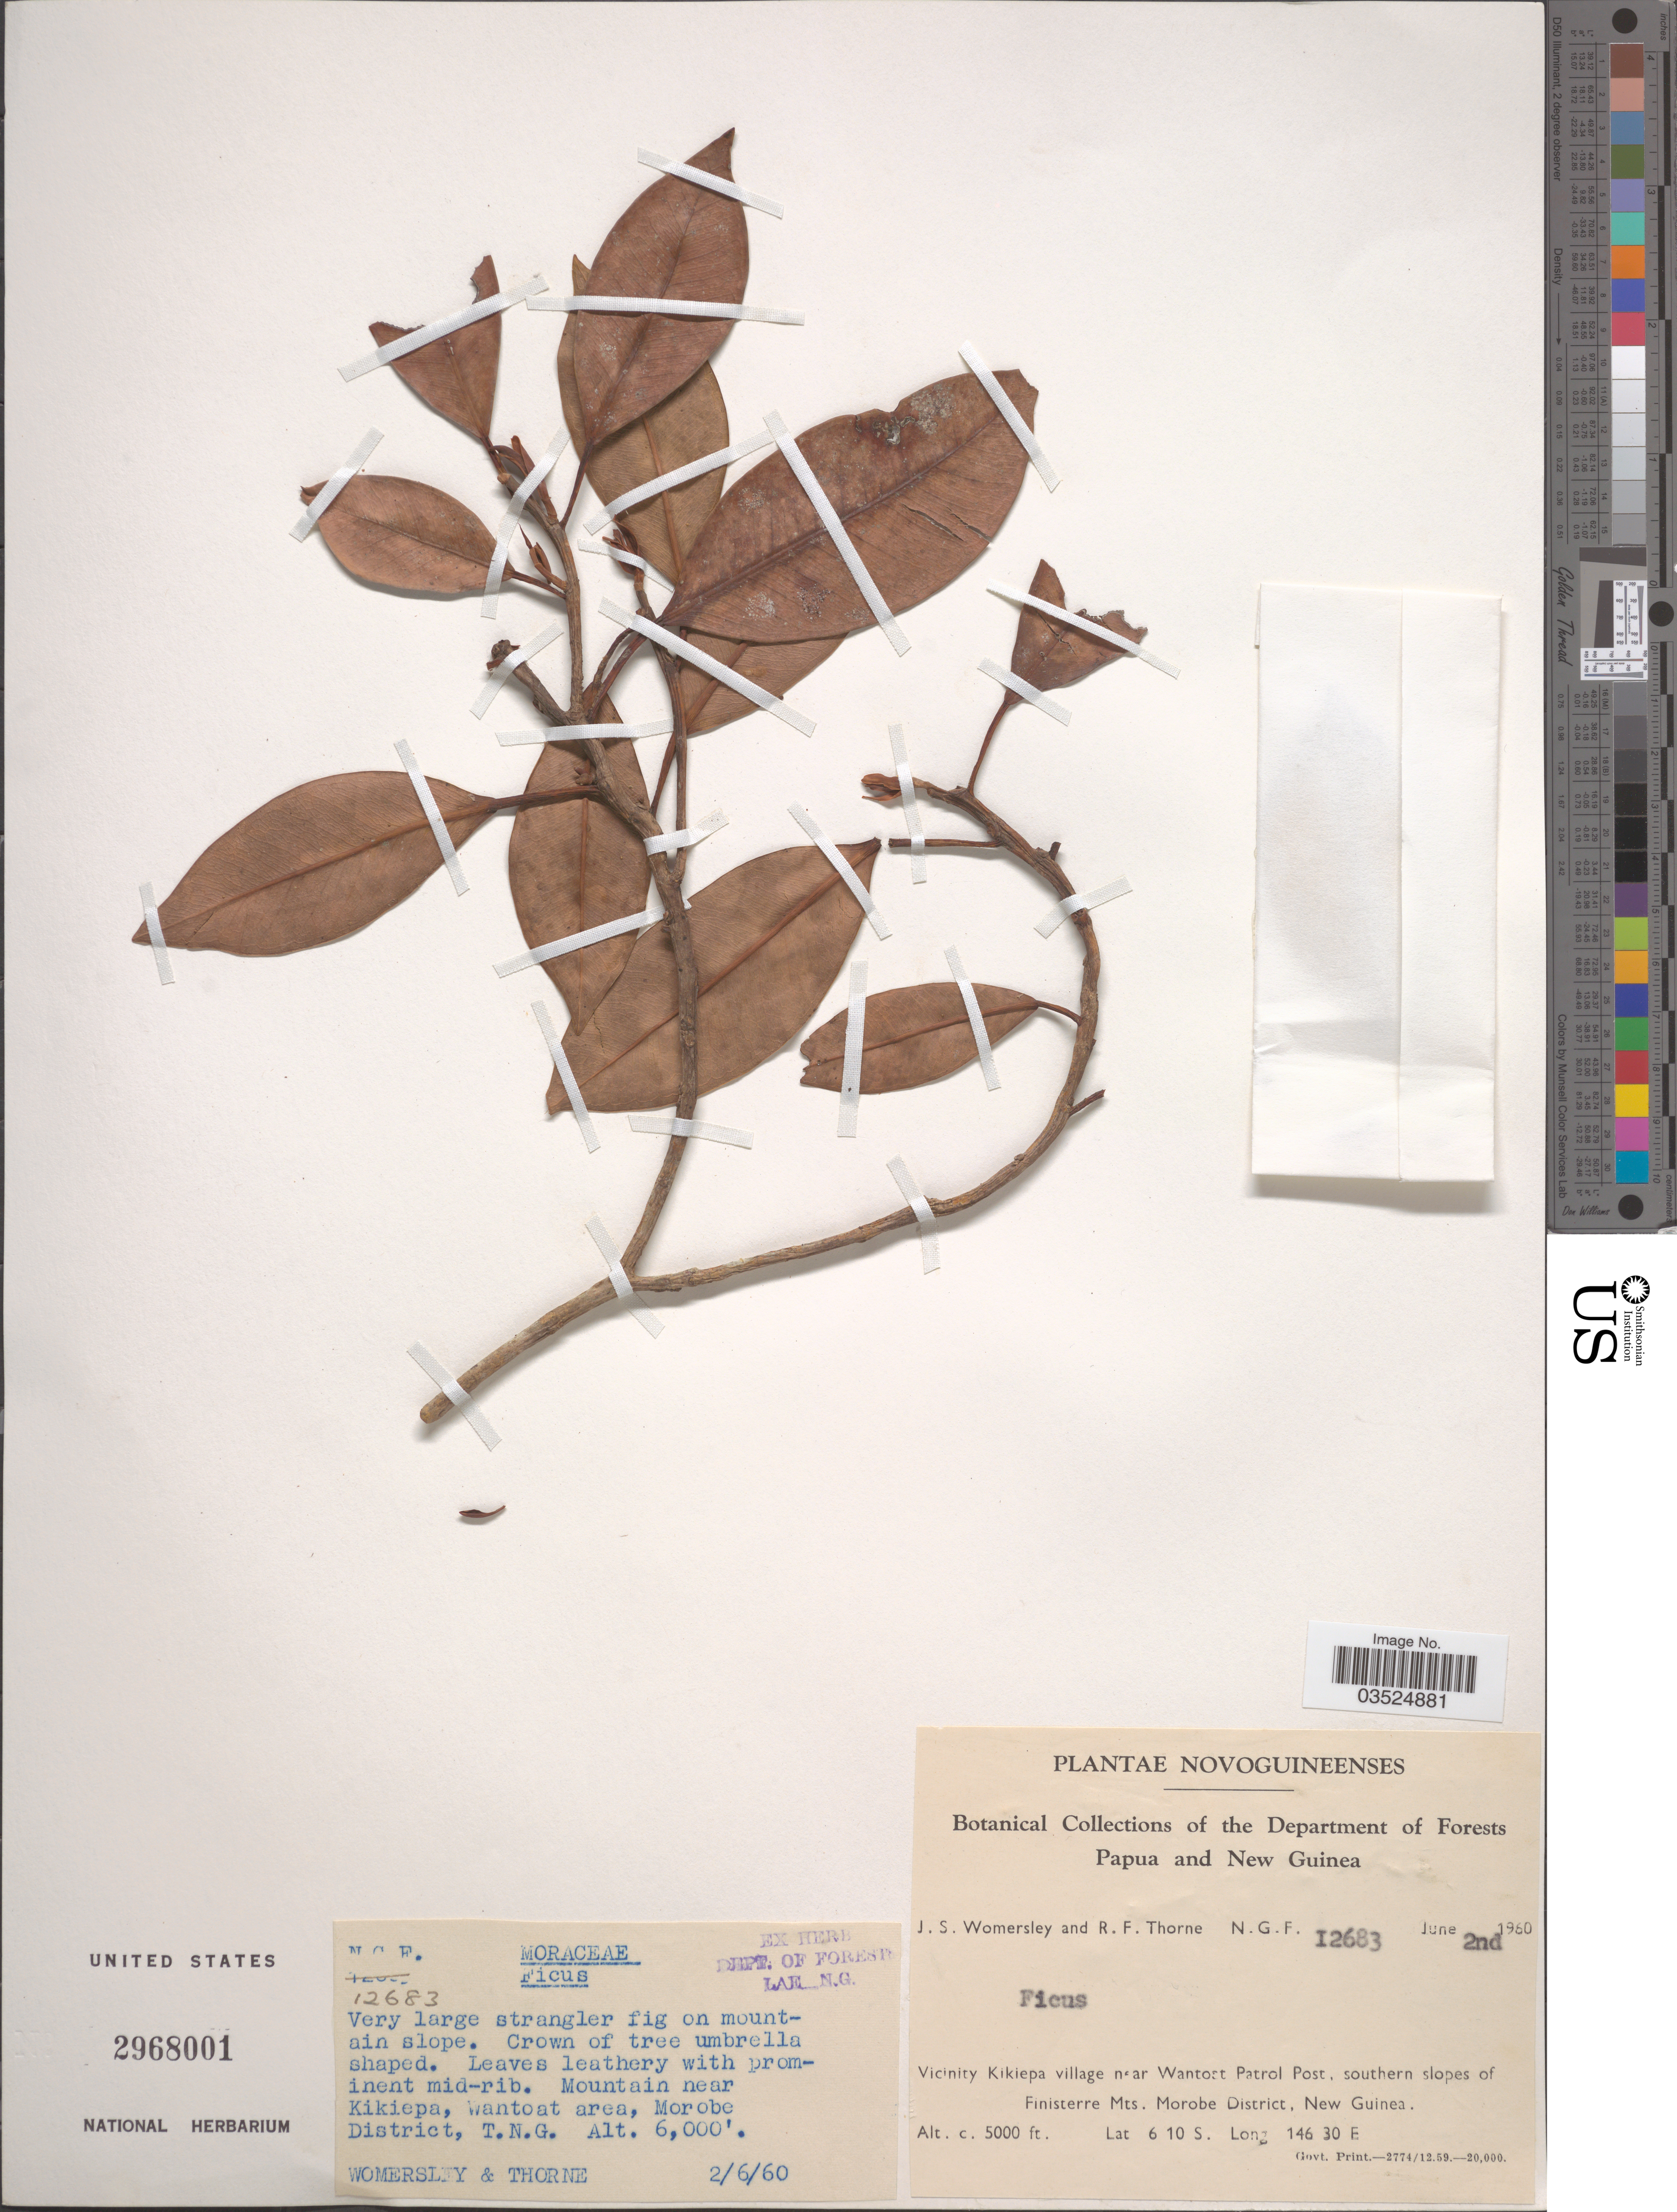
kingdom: Plantae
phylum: Tracheophyta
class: Magnoliopsida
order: Rosales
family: Moraceae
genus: Ficus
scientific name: Ficus sp.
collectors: J. S. Womersley & R. Thorne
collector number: NGF12683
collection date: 1960-06-02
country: Papua New Guinea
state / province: Morobe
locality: Vicinity Kikiepa village near Wantoat Patrol Post, southern slopes of Finisterre Mts. Morobe District, New Guinea. Mountain near Kikiepa, Wantoat area, T.N.G.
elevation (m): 1524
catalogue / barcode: US 2968001